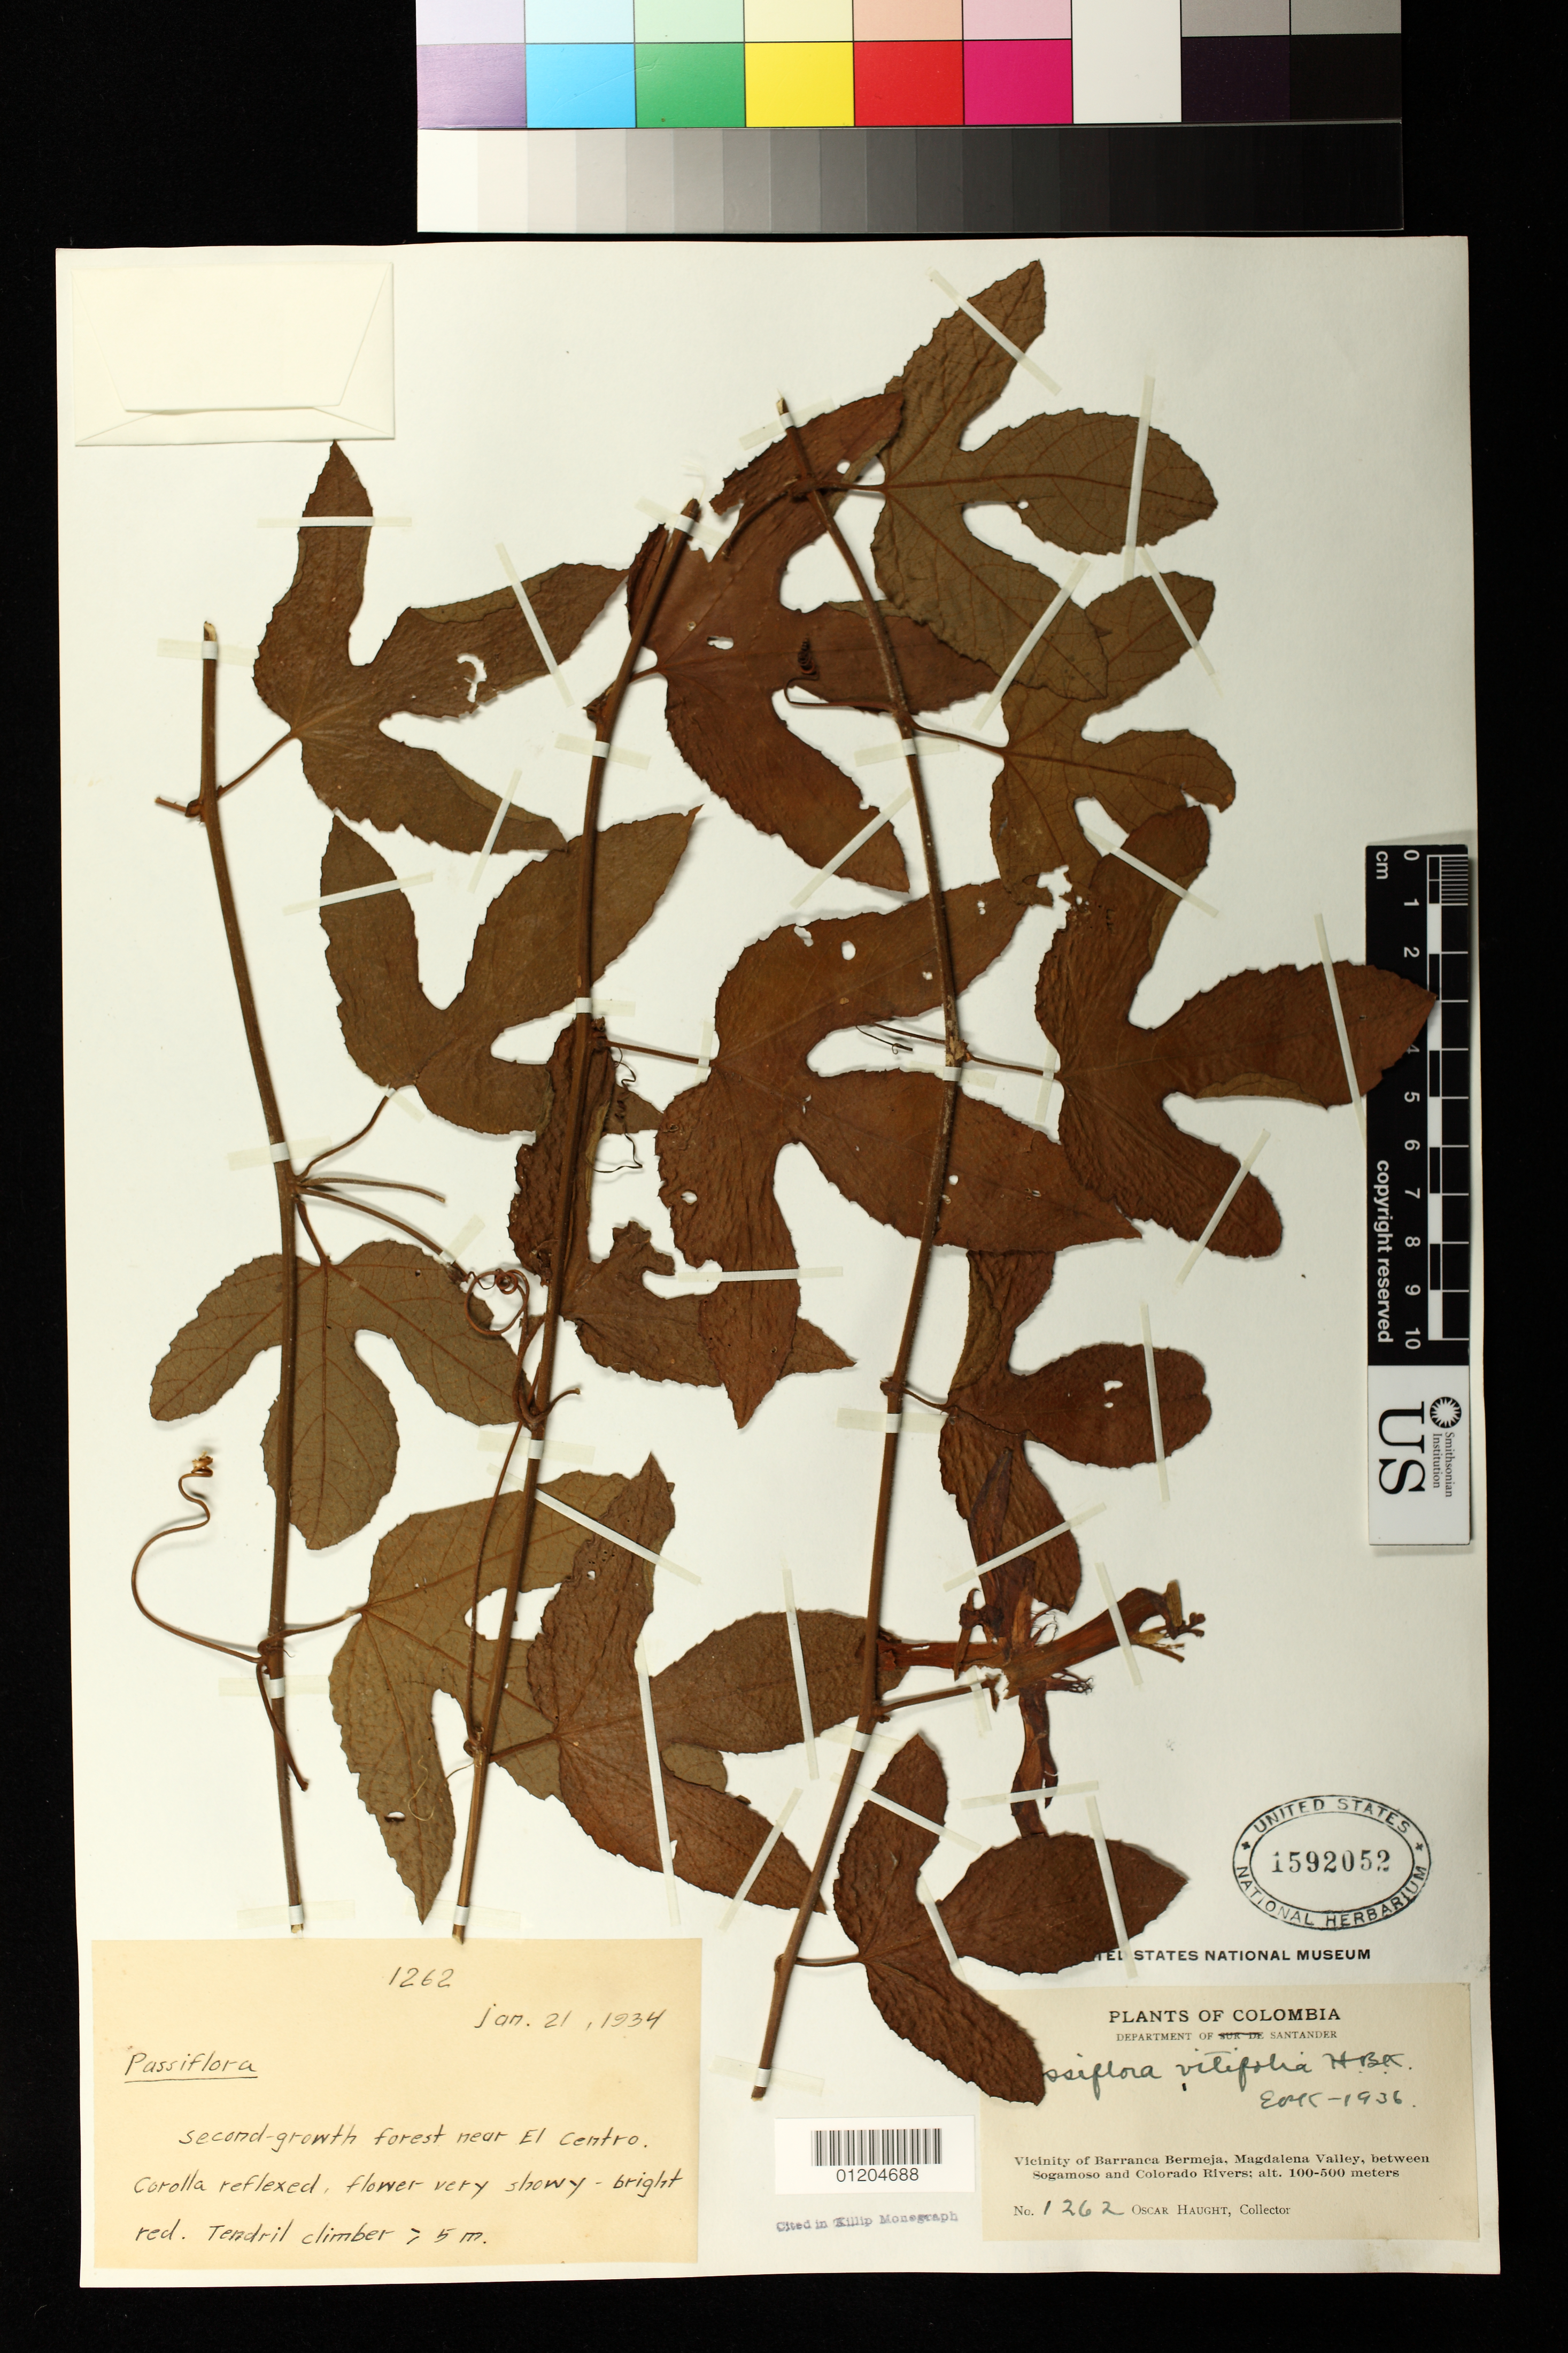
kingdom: Plantae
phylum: Tracheophyta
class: Magnoliopsida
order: Malpighiales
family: Passifloraceae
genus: Passiflora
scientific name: Passiflora vitifolia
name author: Kunth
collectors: O. Haught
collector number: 1262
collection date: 1934-01-21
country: Colombia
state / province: Santander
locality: Vicinity of Barranca Bermeja, Magdalena Valley, between Sogamoso and Colorado Rivers. Second-growth forest near El Centro.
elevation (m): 100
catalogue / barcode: US 1592052